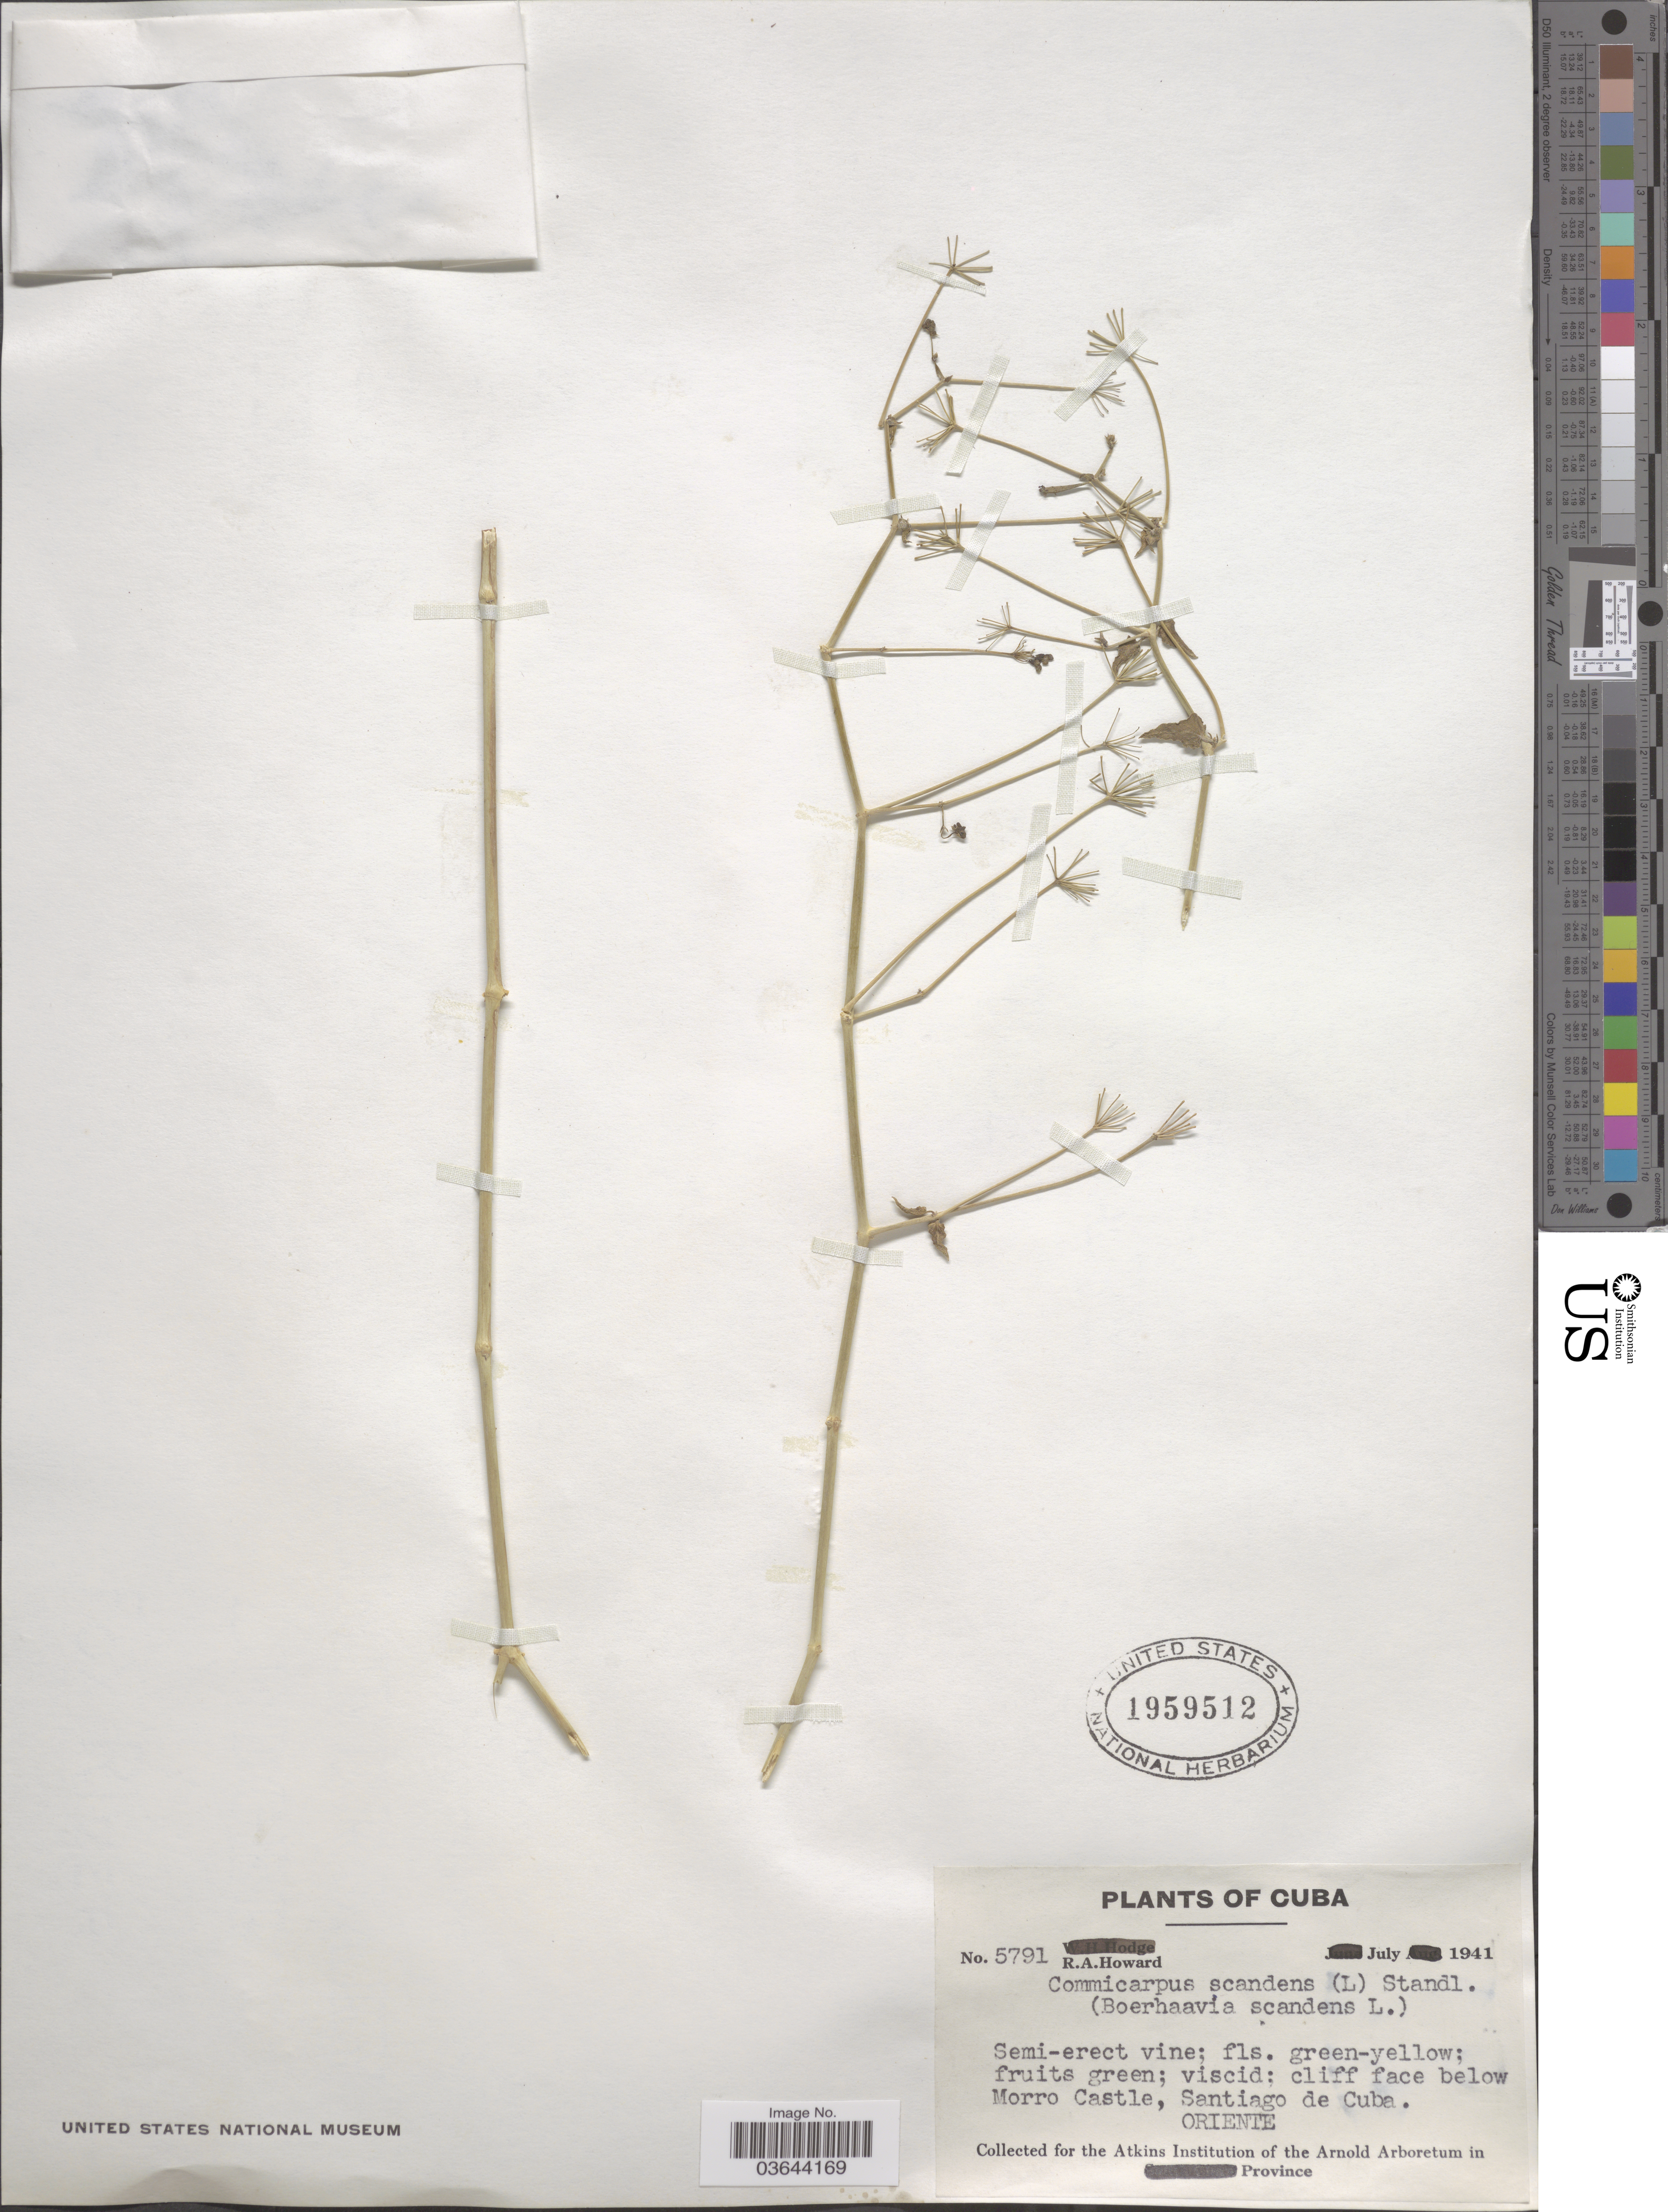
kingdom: Plantae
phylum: Tracheophyta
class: Magnoliopsida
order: Caryophyllales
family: Nyctaginaceae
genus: Commicarpus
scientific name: Commicarpus scandens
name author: (L.) Standl.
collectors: R. A. Howard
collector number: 5791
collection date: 1941-07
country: Cuba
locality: Below Morro Castle, Santiago de Cuba. Oriente.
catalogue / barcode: US 1959512